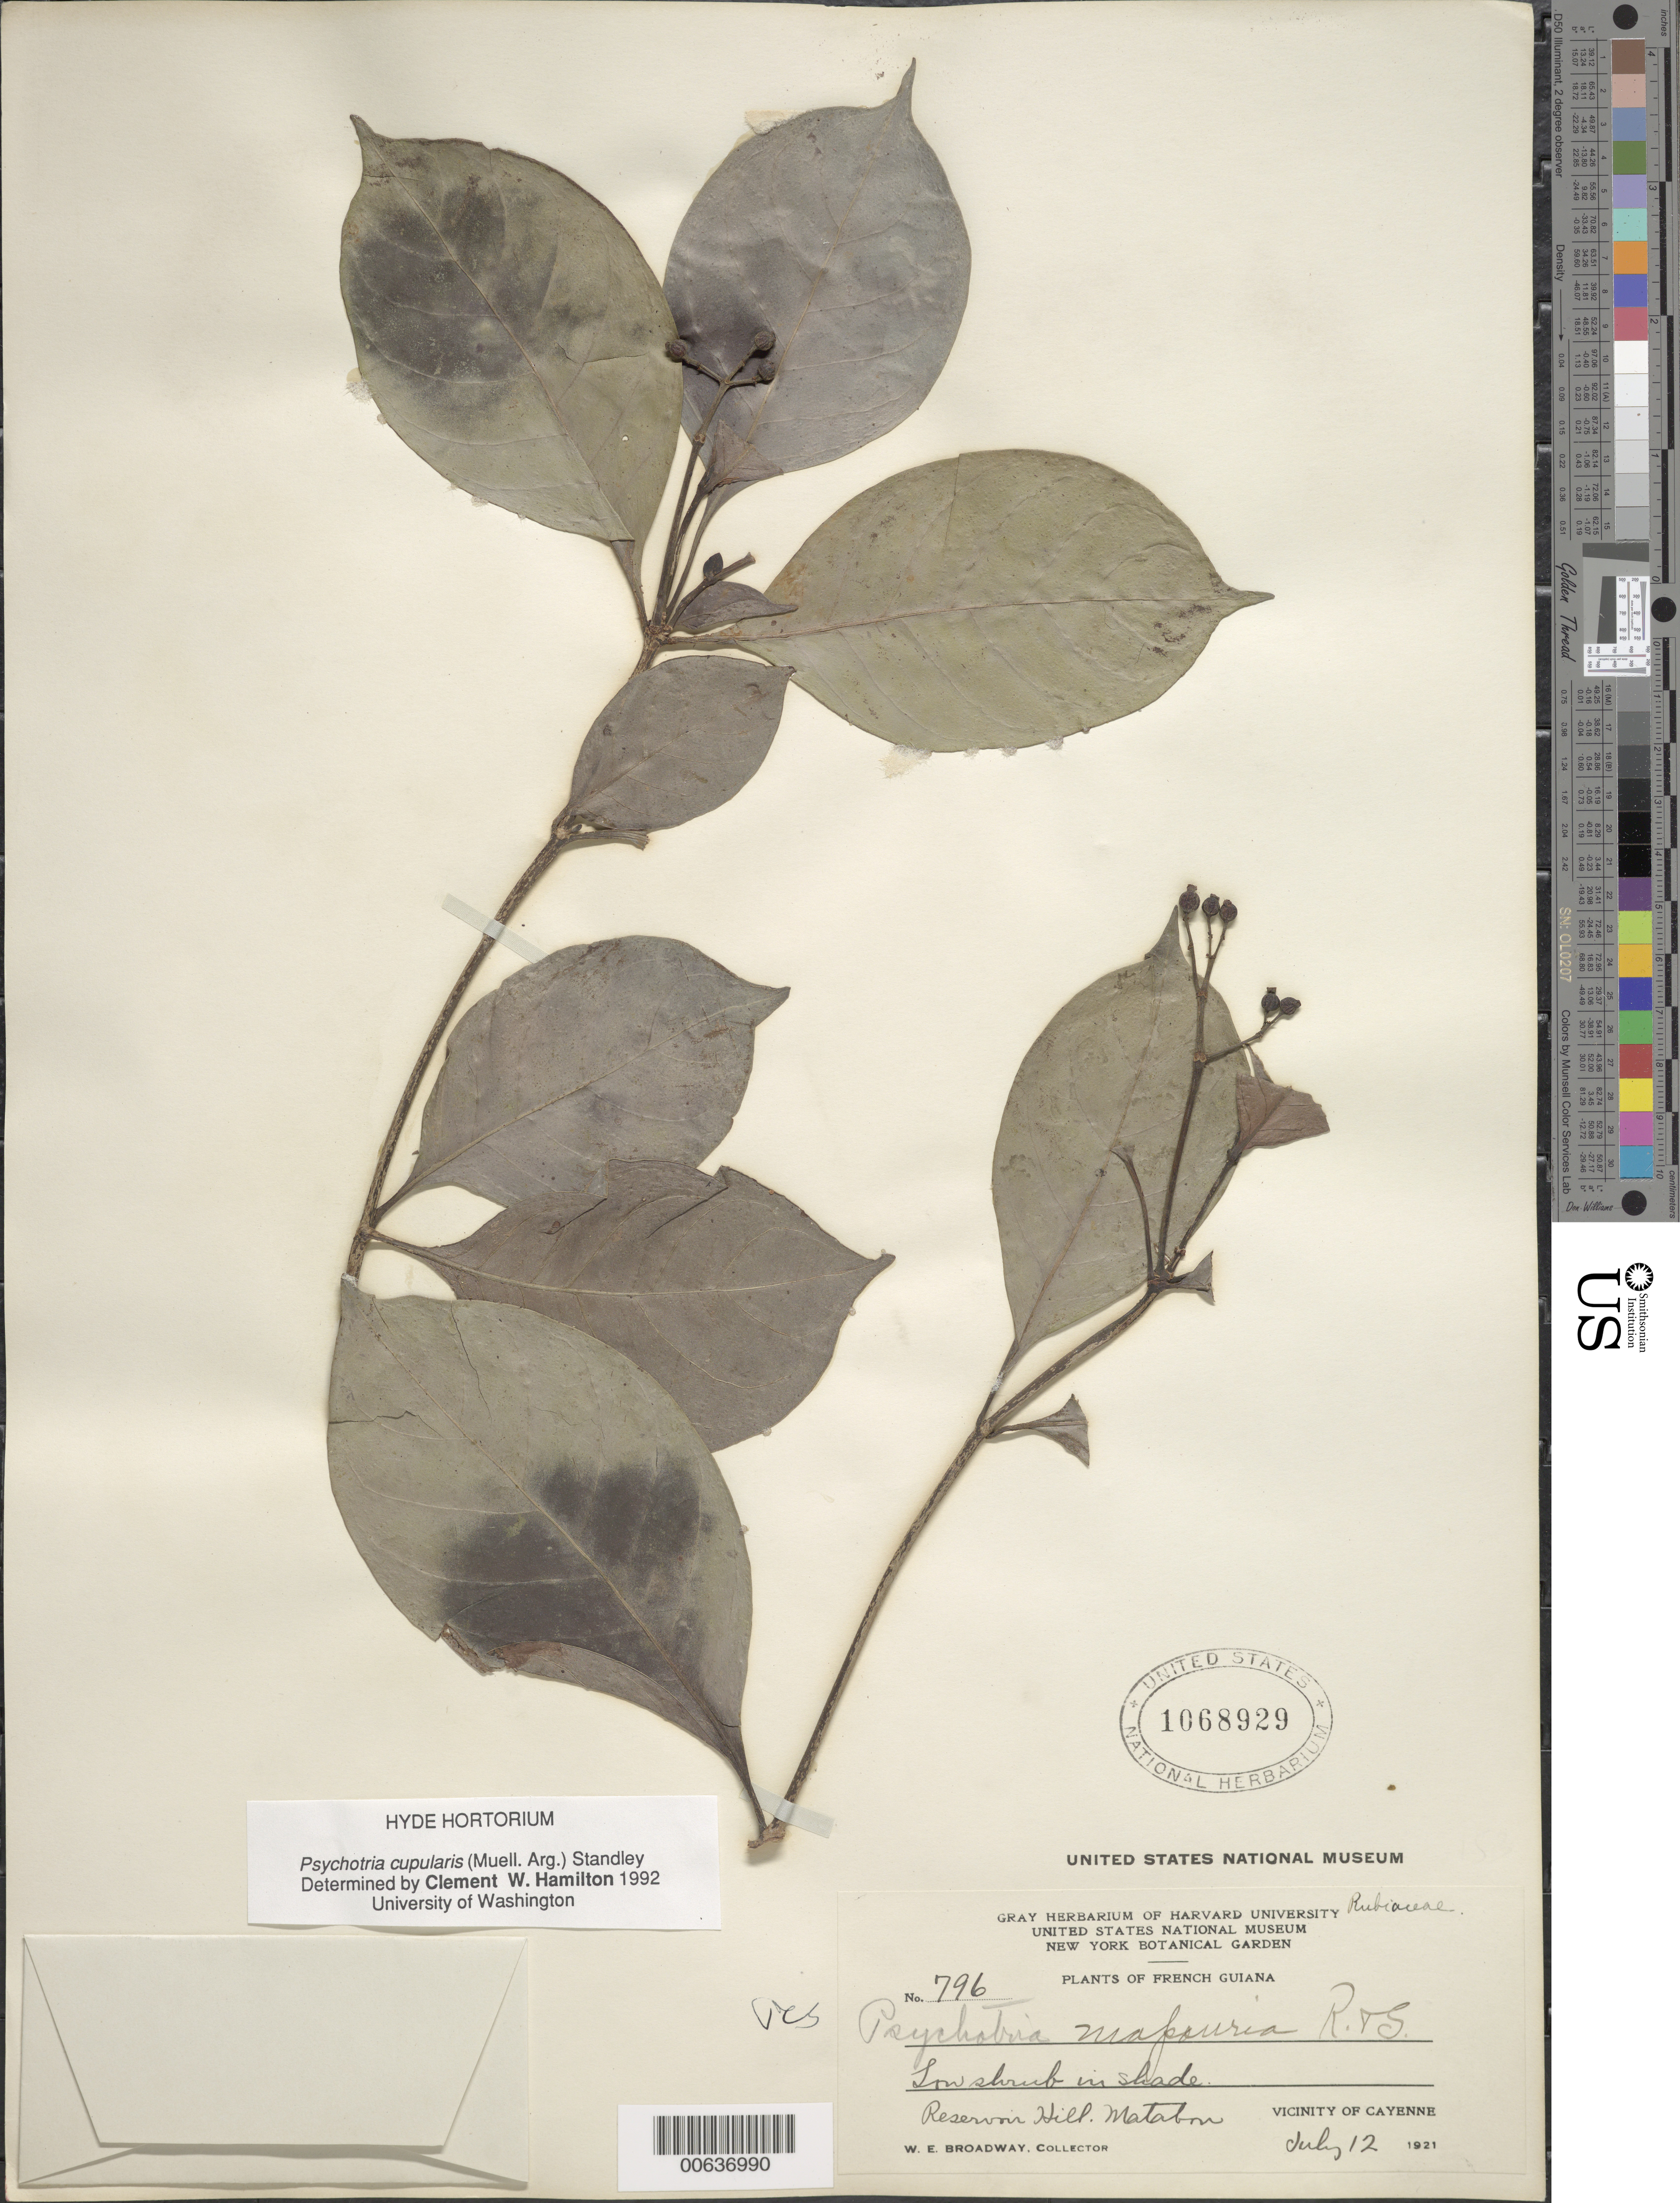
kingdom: Plantae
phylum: Tracheophyta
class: Magnoliopsida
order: Gentianales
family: Rubiaceae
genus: Psychotria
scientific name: Psychotria cupularis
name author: (Müll. Arg.) Standl.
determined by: Hamilton, C. W.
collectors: W. E. Broadway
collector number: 796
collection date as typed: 12-Jul-21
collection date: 1921-07-12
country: French Guiana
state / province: Cayenne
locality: Cayenne, vic., Reservoir Hill, Matabon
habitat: In shade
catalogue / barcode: US 1068929